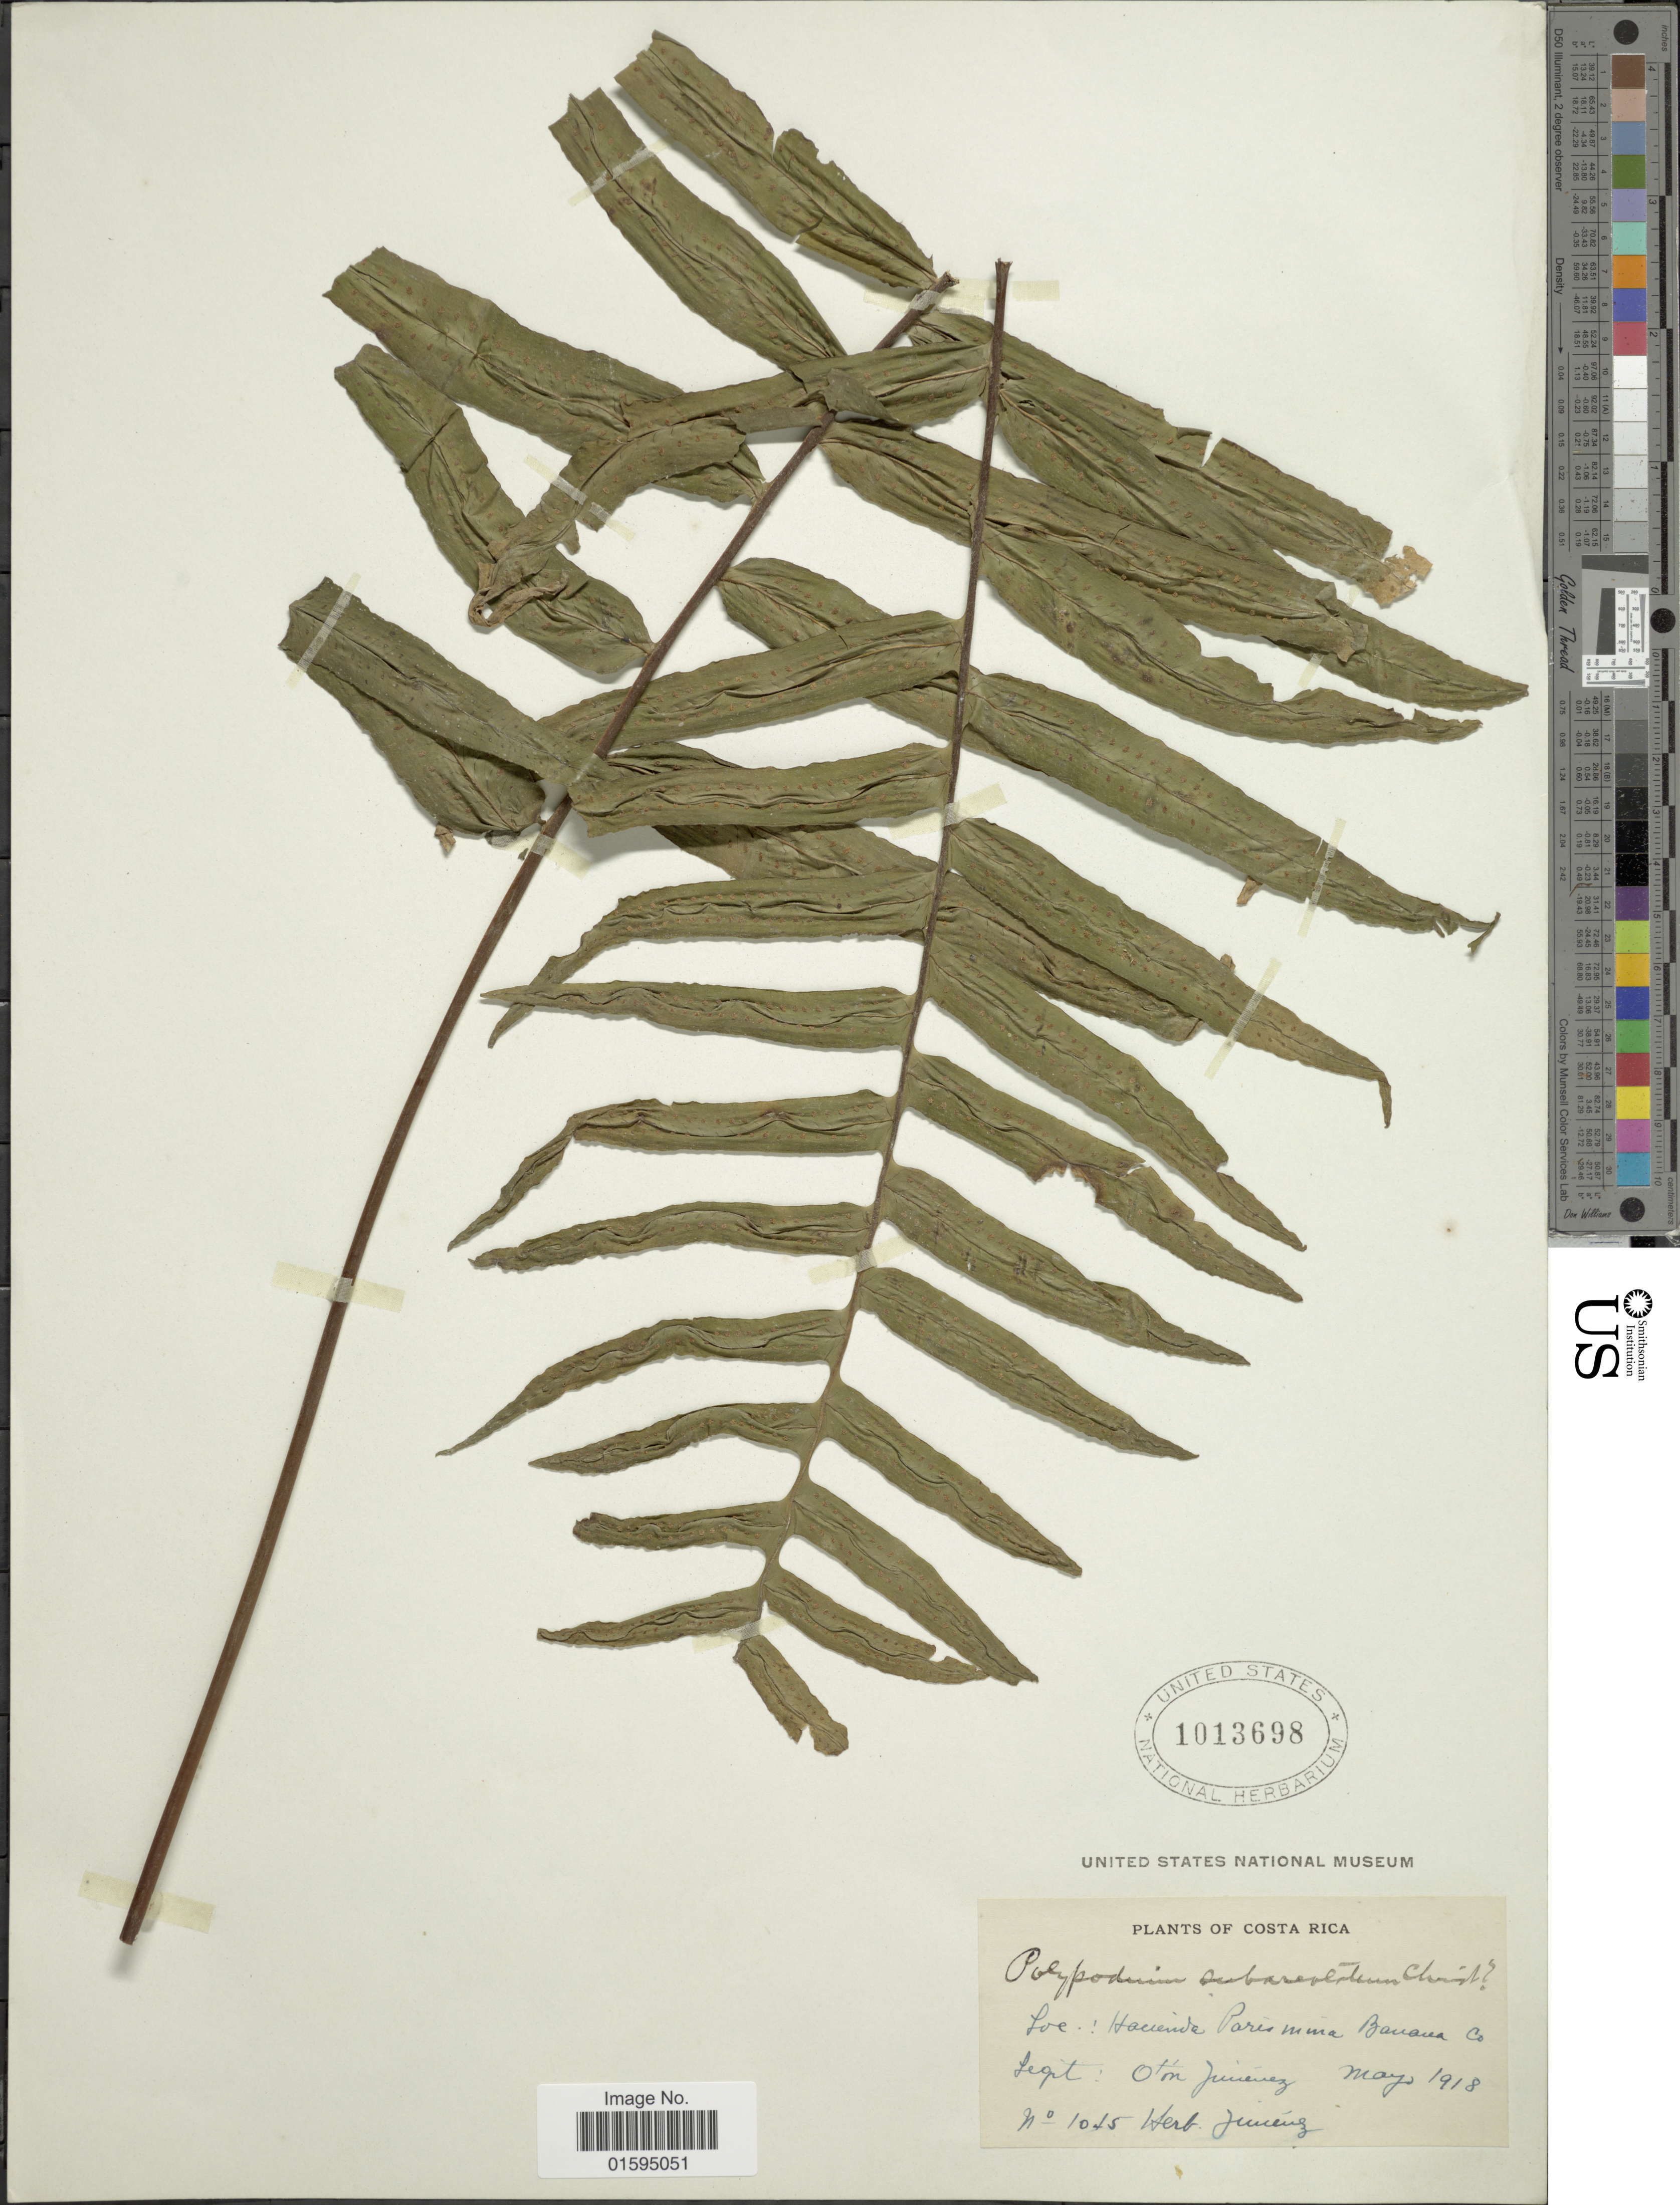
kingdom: Plantae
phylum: Tracheophyta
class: Polypodiopsida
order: Polypodiales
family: Polypodiaceae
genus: Polypodium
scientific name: Polypodium dulce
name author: Poir.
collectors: O. Jimenez L.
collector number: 1045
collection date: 1918-05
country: Costa Rica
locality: Hacienda Parismina, Banana Co.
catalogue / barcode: US 1013698